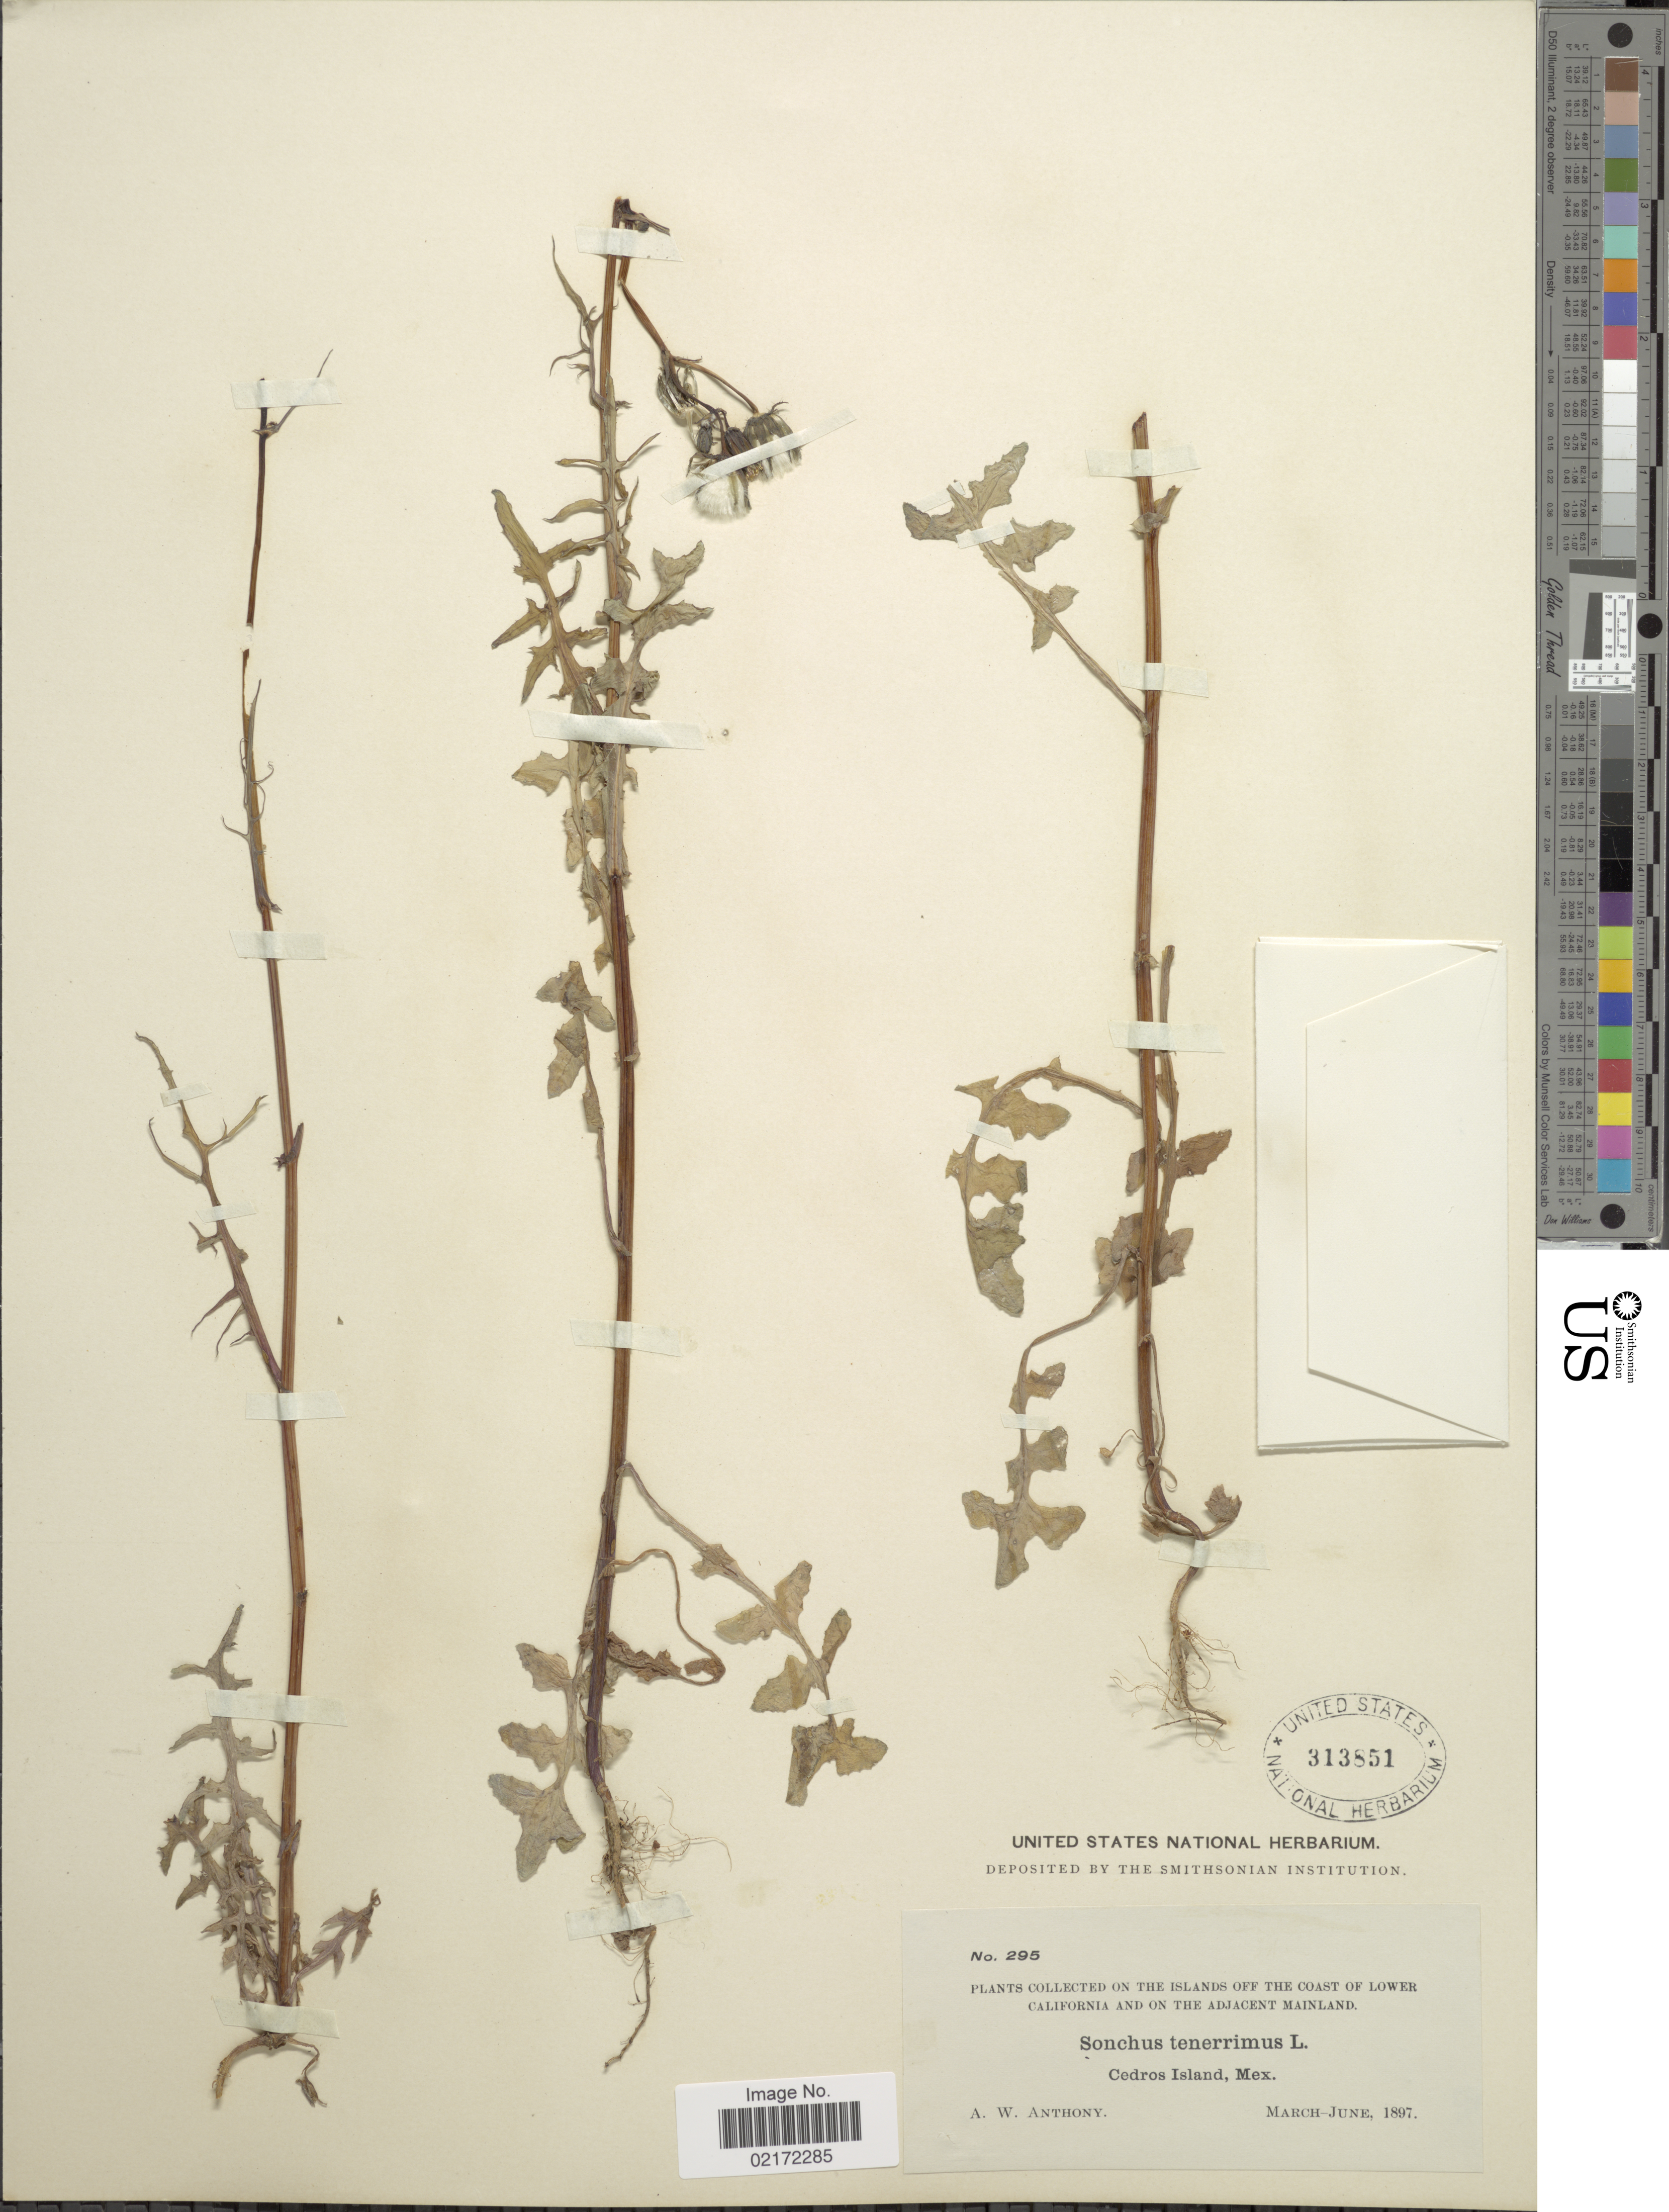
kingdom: Plantae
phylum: Tracheophyta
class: Magnoliopsida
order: Asterales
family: Asteraceae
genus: Sonchus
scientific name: Sonchus tenerrimus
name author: L.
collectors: A. W. Anthony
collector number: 295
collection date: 1897-03/1897-06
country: Mexico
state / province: Baja California Norte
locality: On the islands off the coast of Lower California and on the adjacent Mainland. Cedros Island, Mex.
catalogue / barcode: US 313851